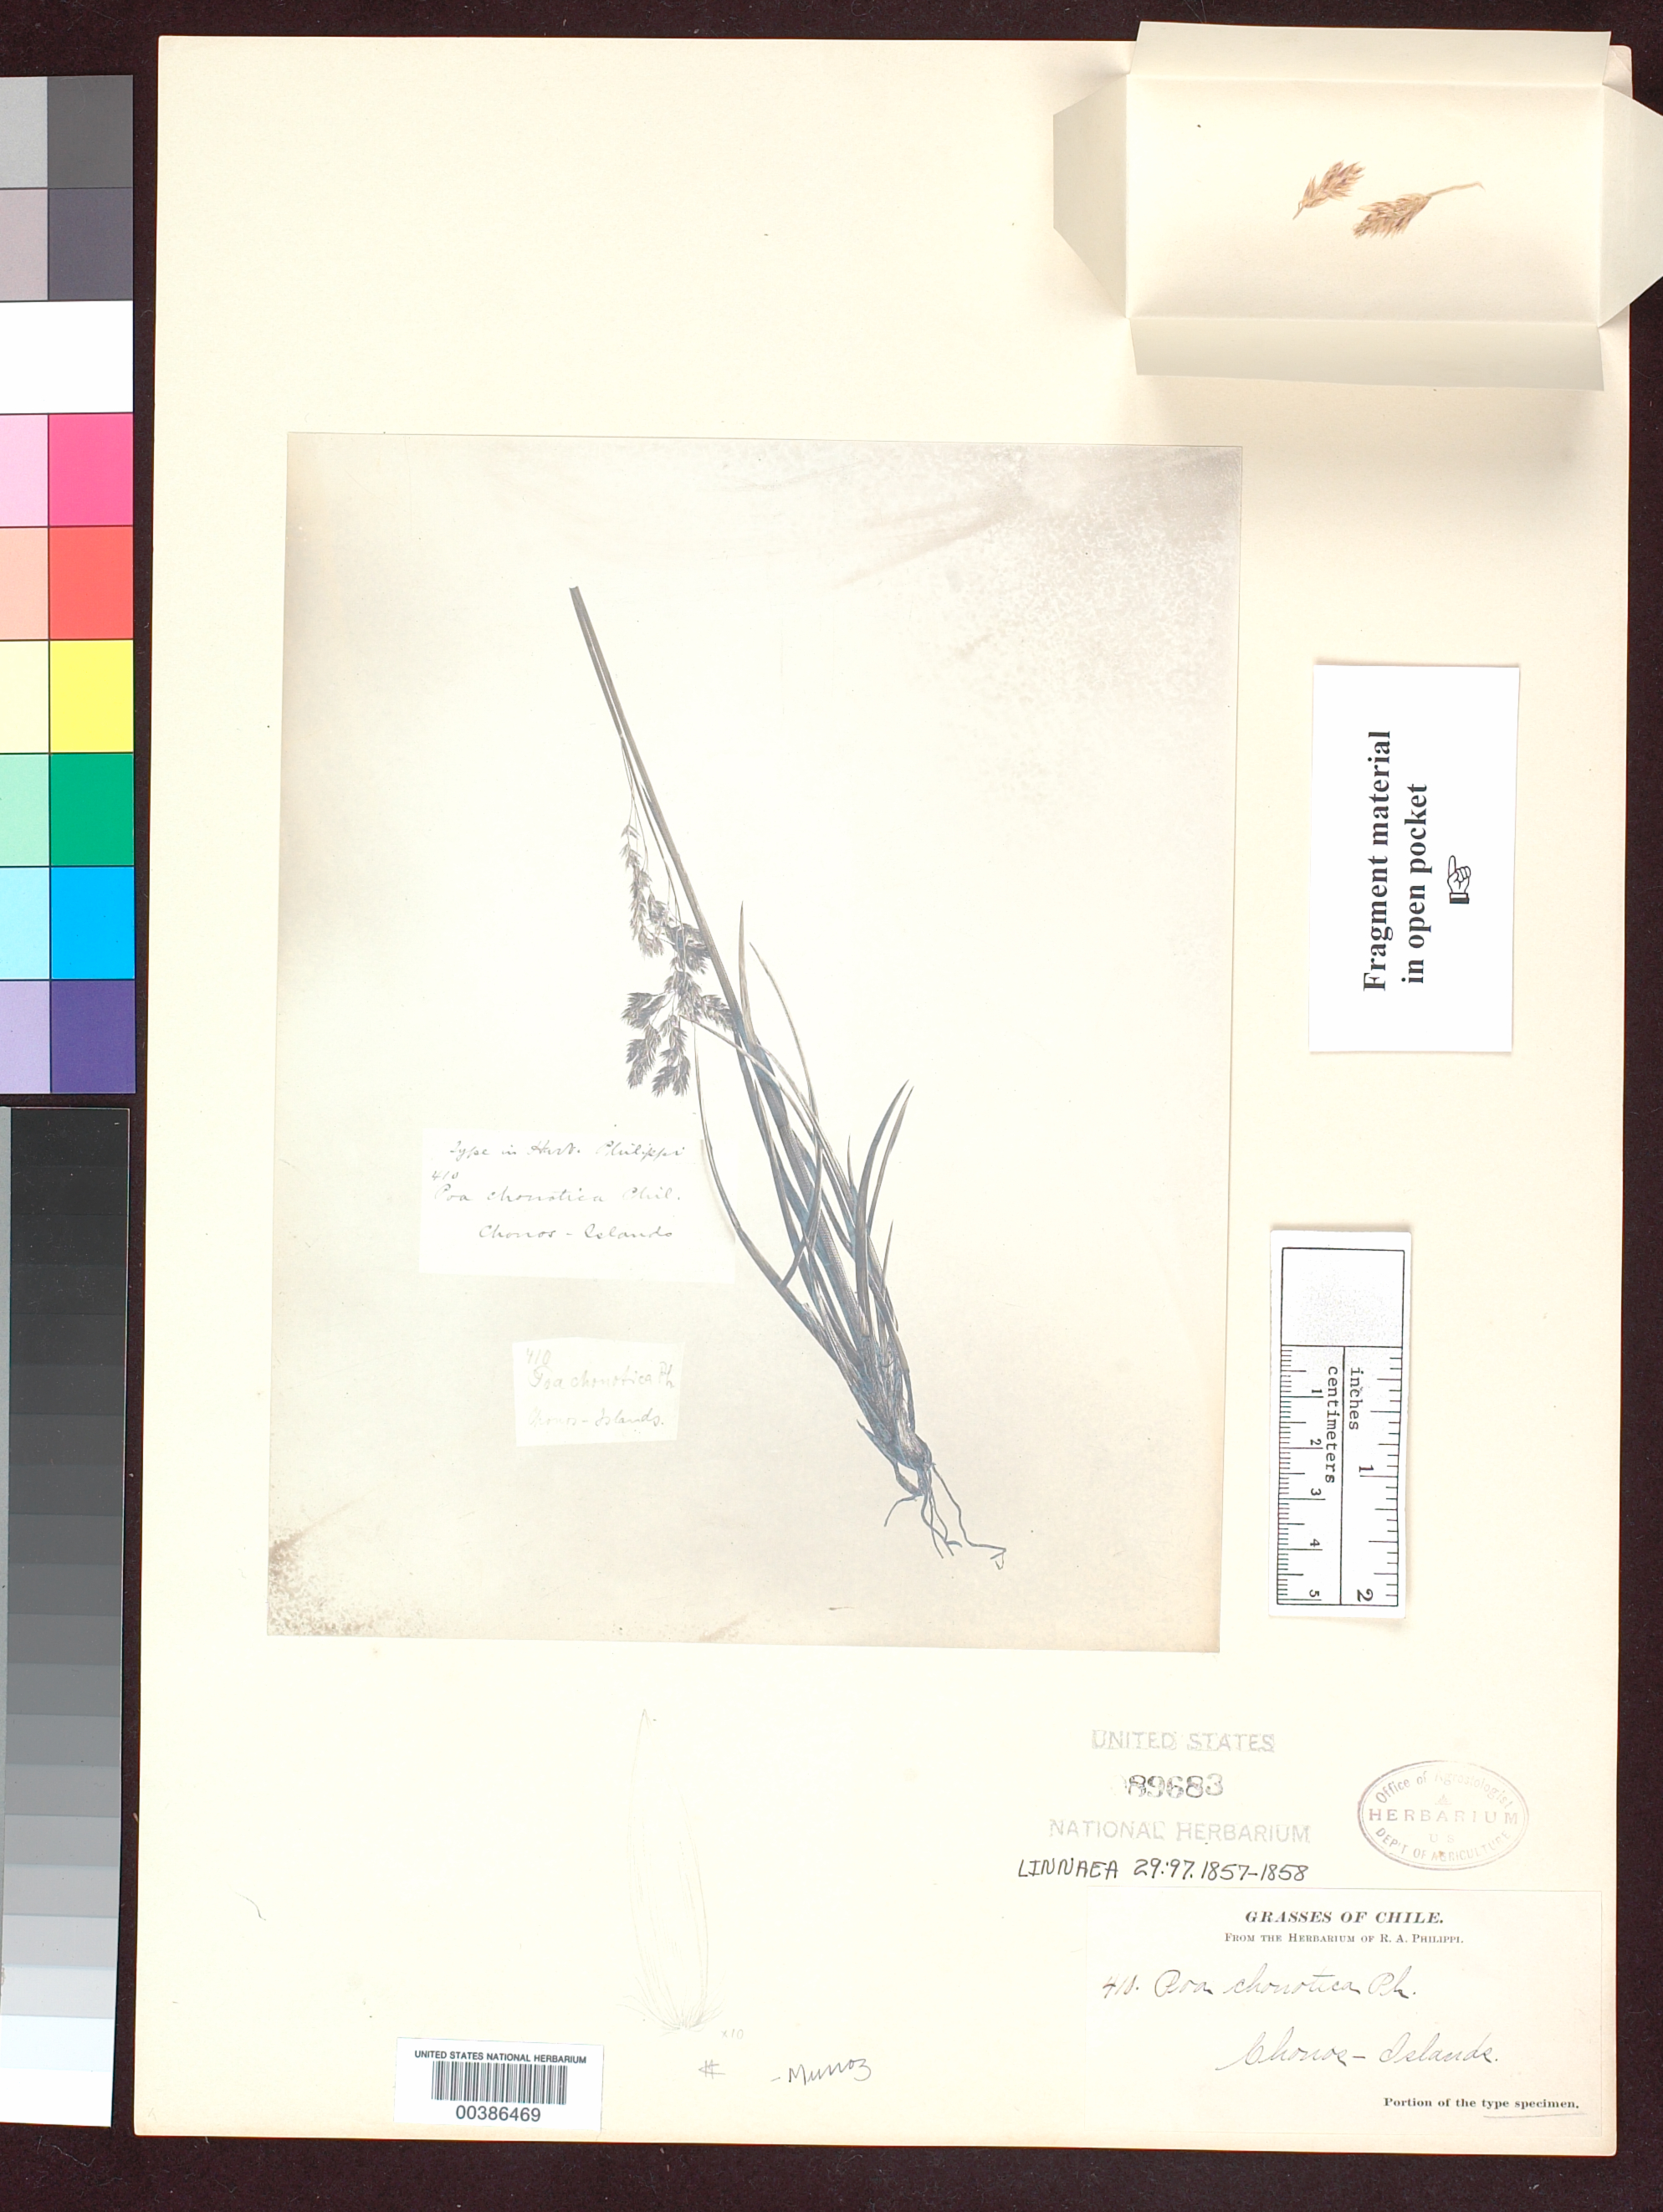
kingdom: Plantae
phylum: Tracheophyta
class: Liliopsida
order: Poales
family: Poaceae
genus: Poa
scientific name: Poa chonotica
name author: Phil.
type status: Type Fragment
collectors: D. Fonk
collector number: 410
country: Chile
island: Chonos Islands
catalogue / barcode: US 89684